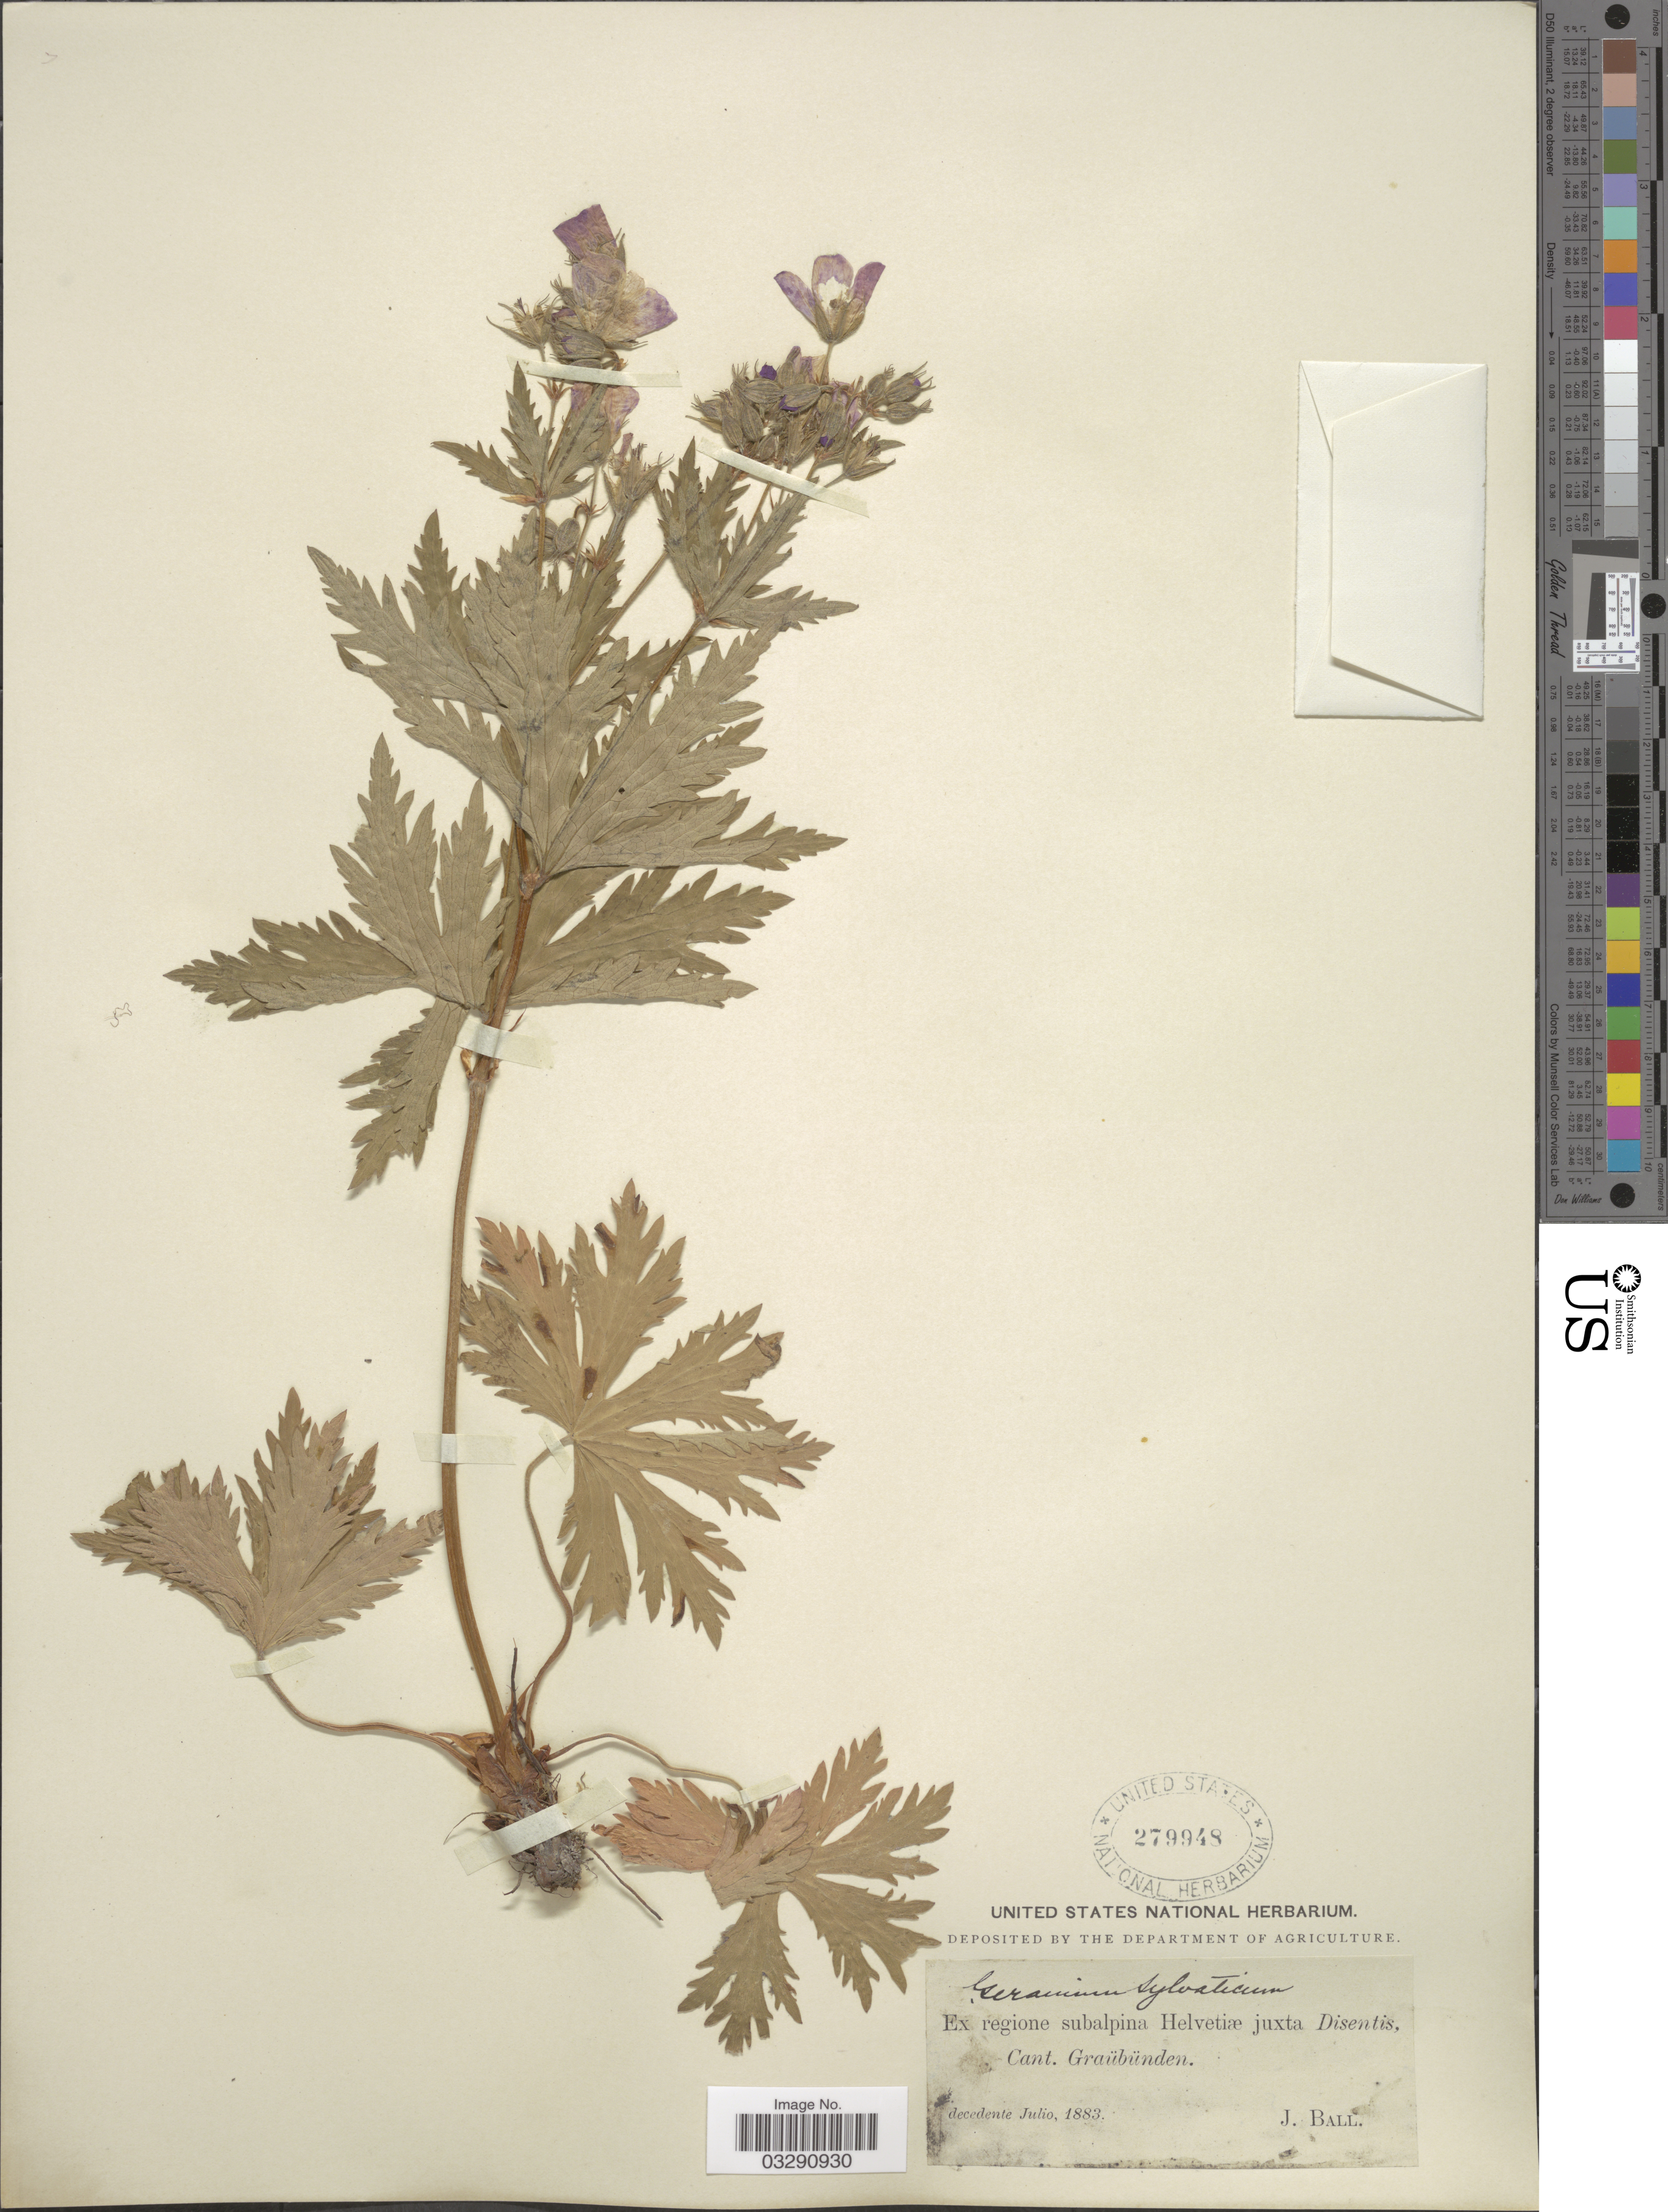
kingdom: Plantae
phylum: Tracheophyta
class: Magnoliopsida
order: Geraniales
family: Geraniaceae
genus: Geranium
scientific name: Geranium silvaticum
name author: L.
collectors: J. Ball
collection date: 1883-07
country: Switzerland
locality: Ex regione subalpina Helvetiæ juxta Disentis, Cant. Graübünden.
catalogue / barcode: US 279948